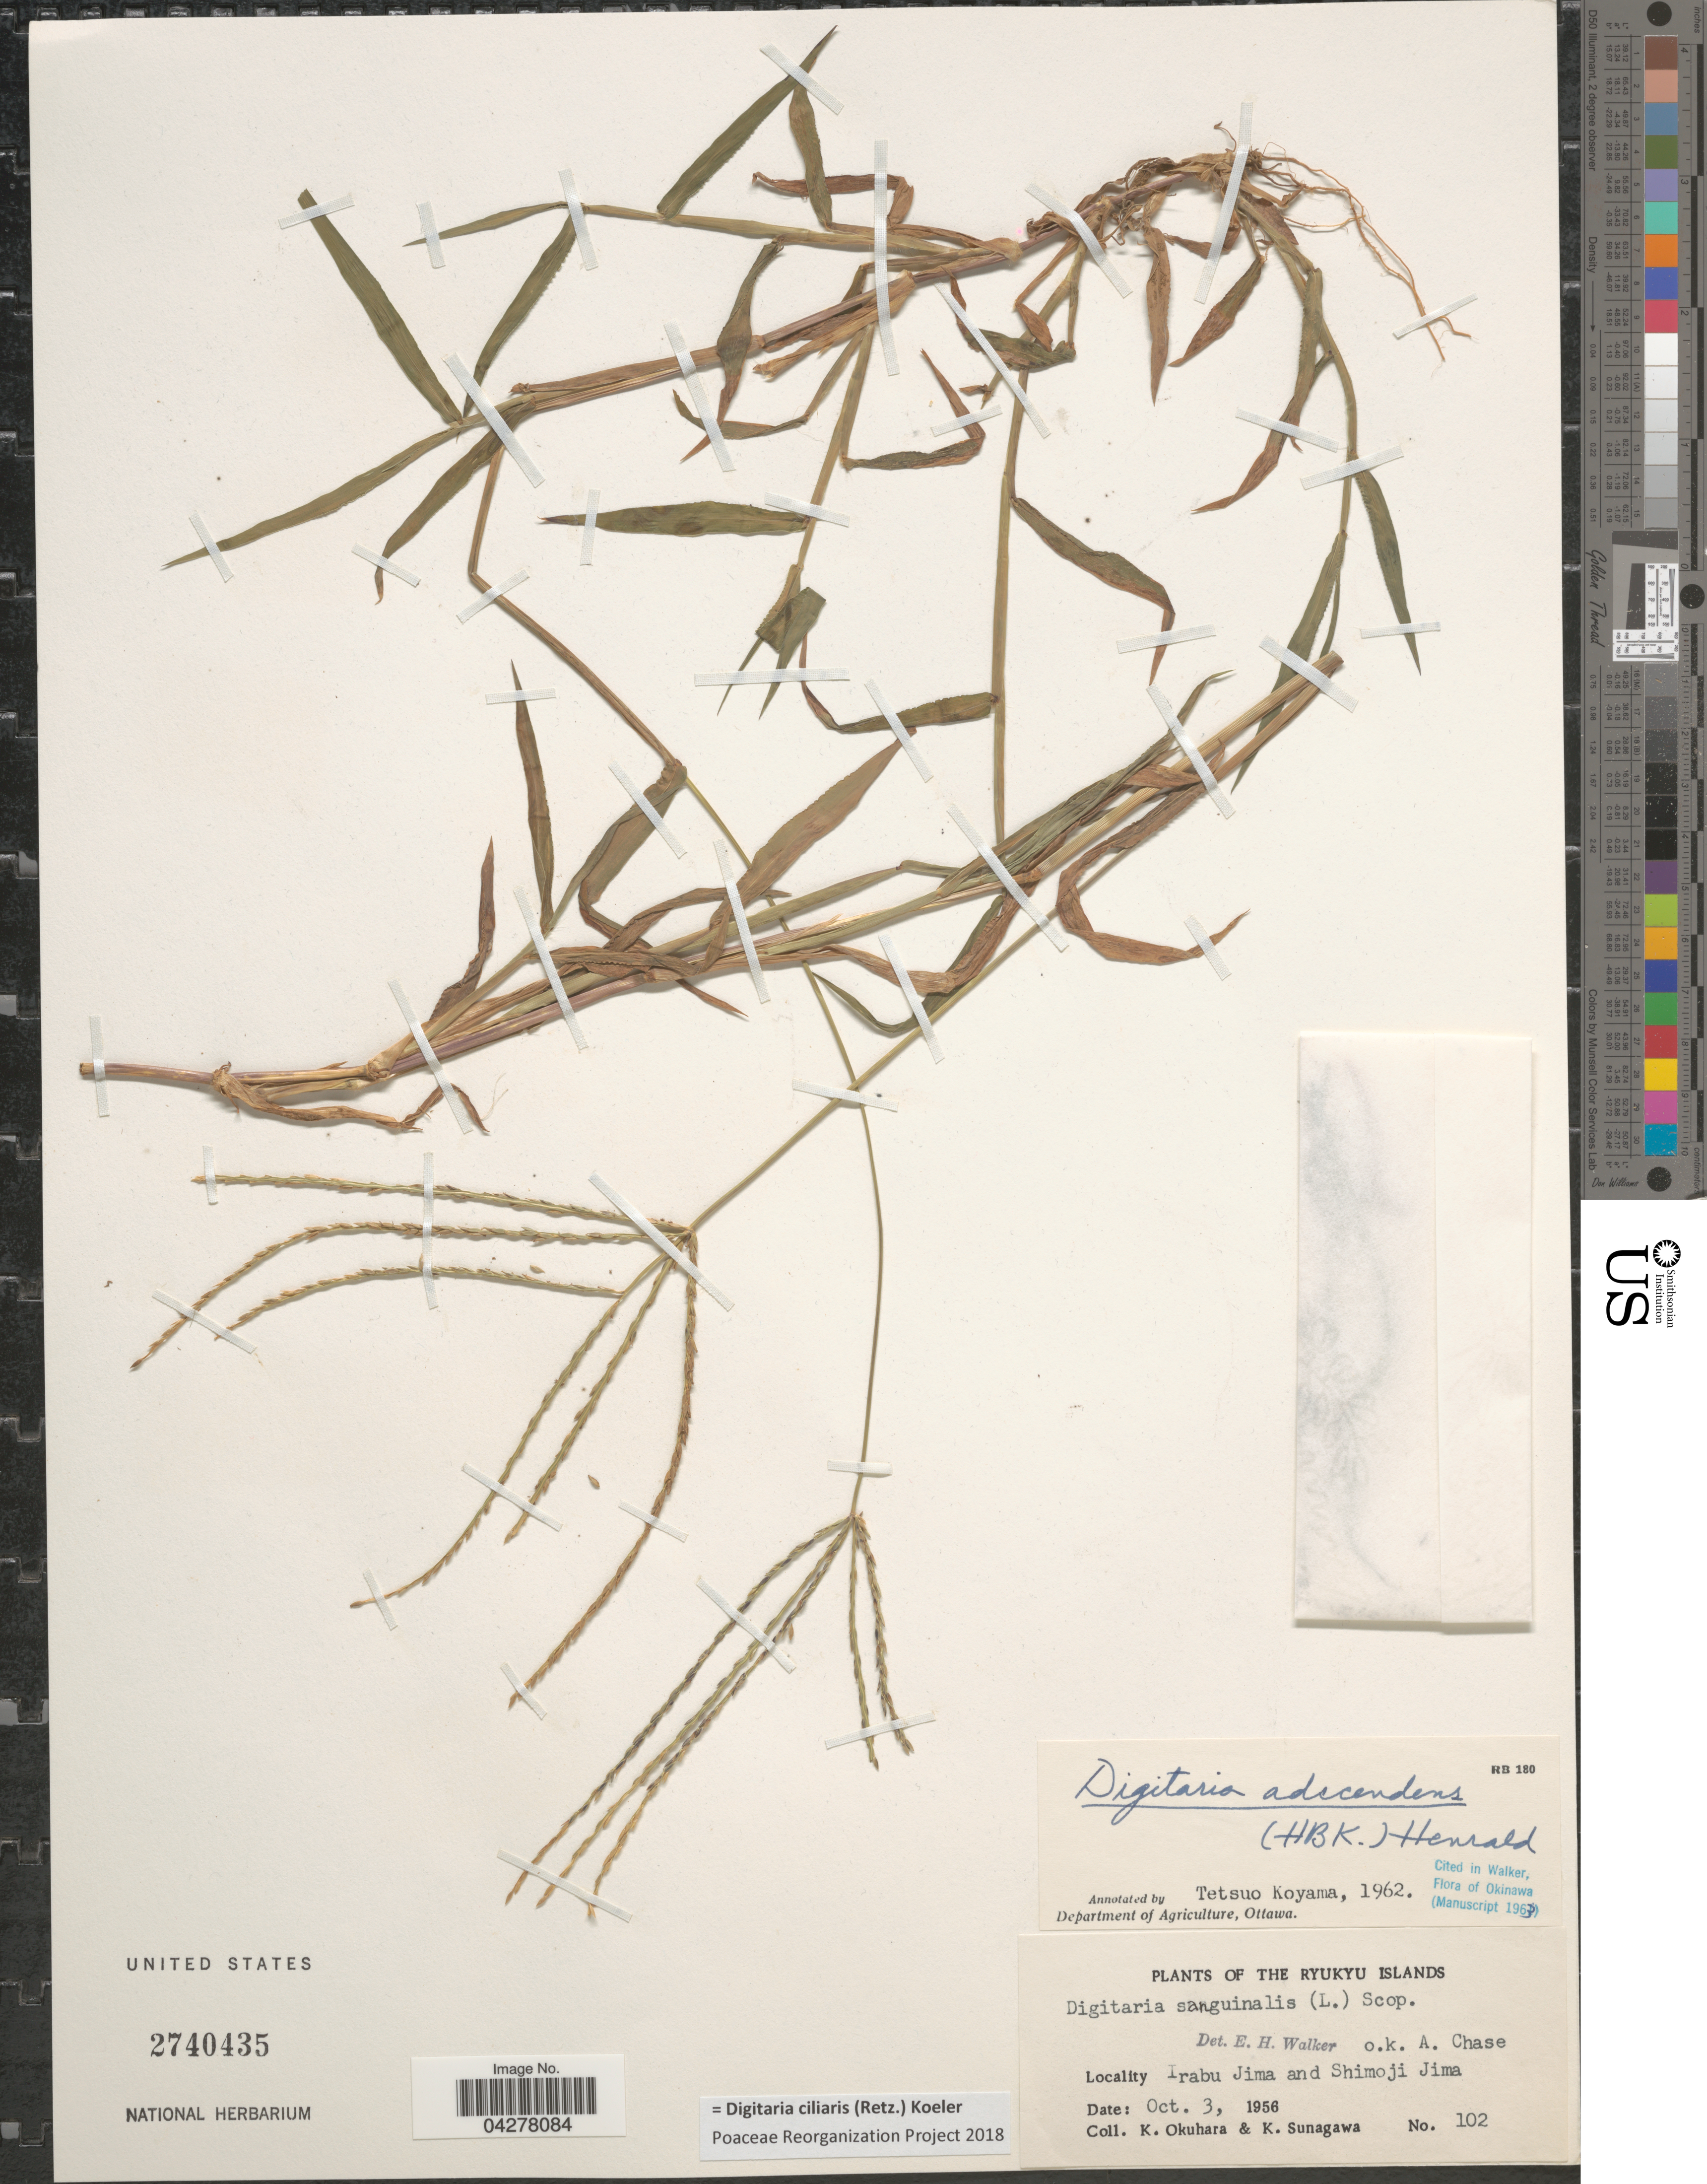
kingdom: Plantae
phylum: Tracheophyta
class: Liliopsida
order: Poales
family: Poaceae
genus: Digitaria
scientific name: Digitaria ciliaris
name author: (Retz.) Koeler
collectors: K. Okuhara & K. Sunagawa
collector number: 102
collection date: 1956-10-03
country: Japan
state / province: Okinawa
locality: The Ryukyu Islands. Irabu Jima and Shimoji Jima.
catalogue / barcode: US 2740435